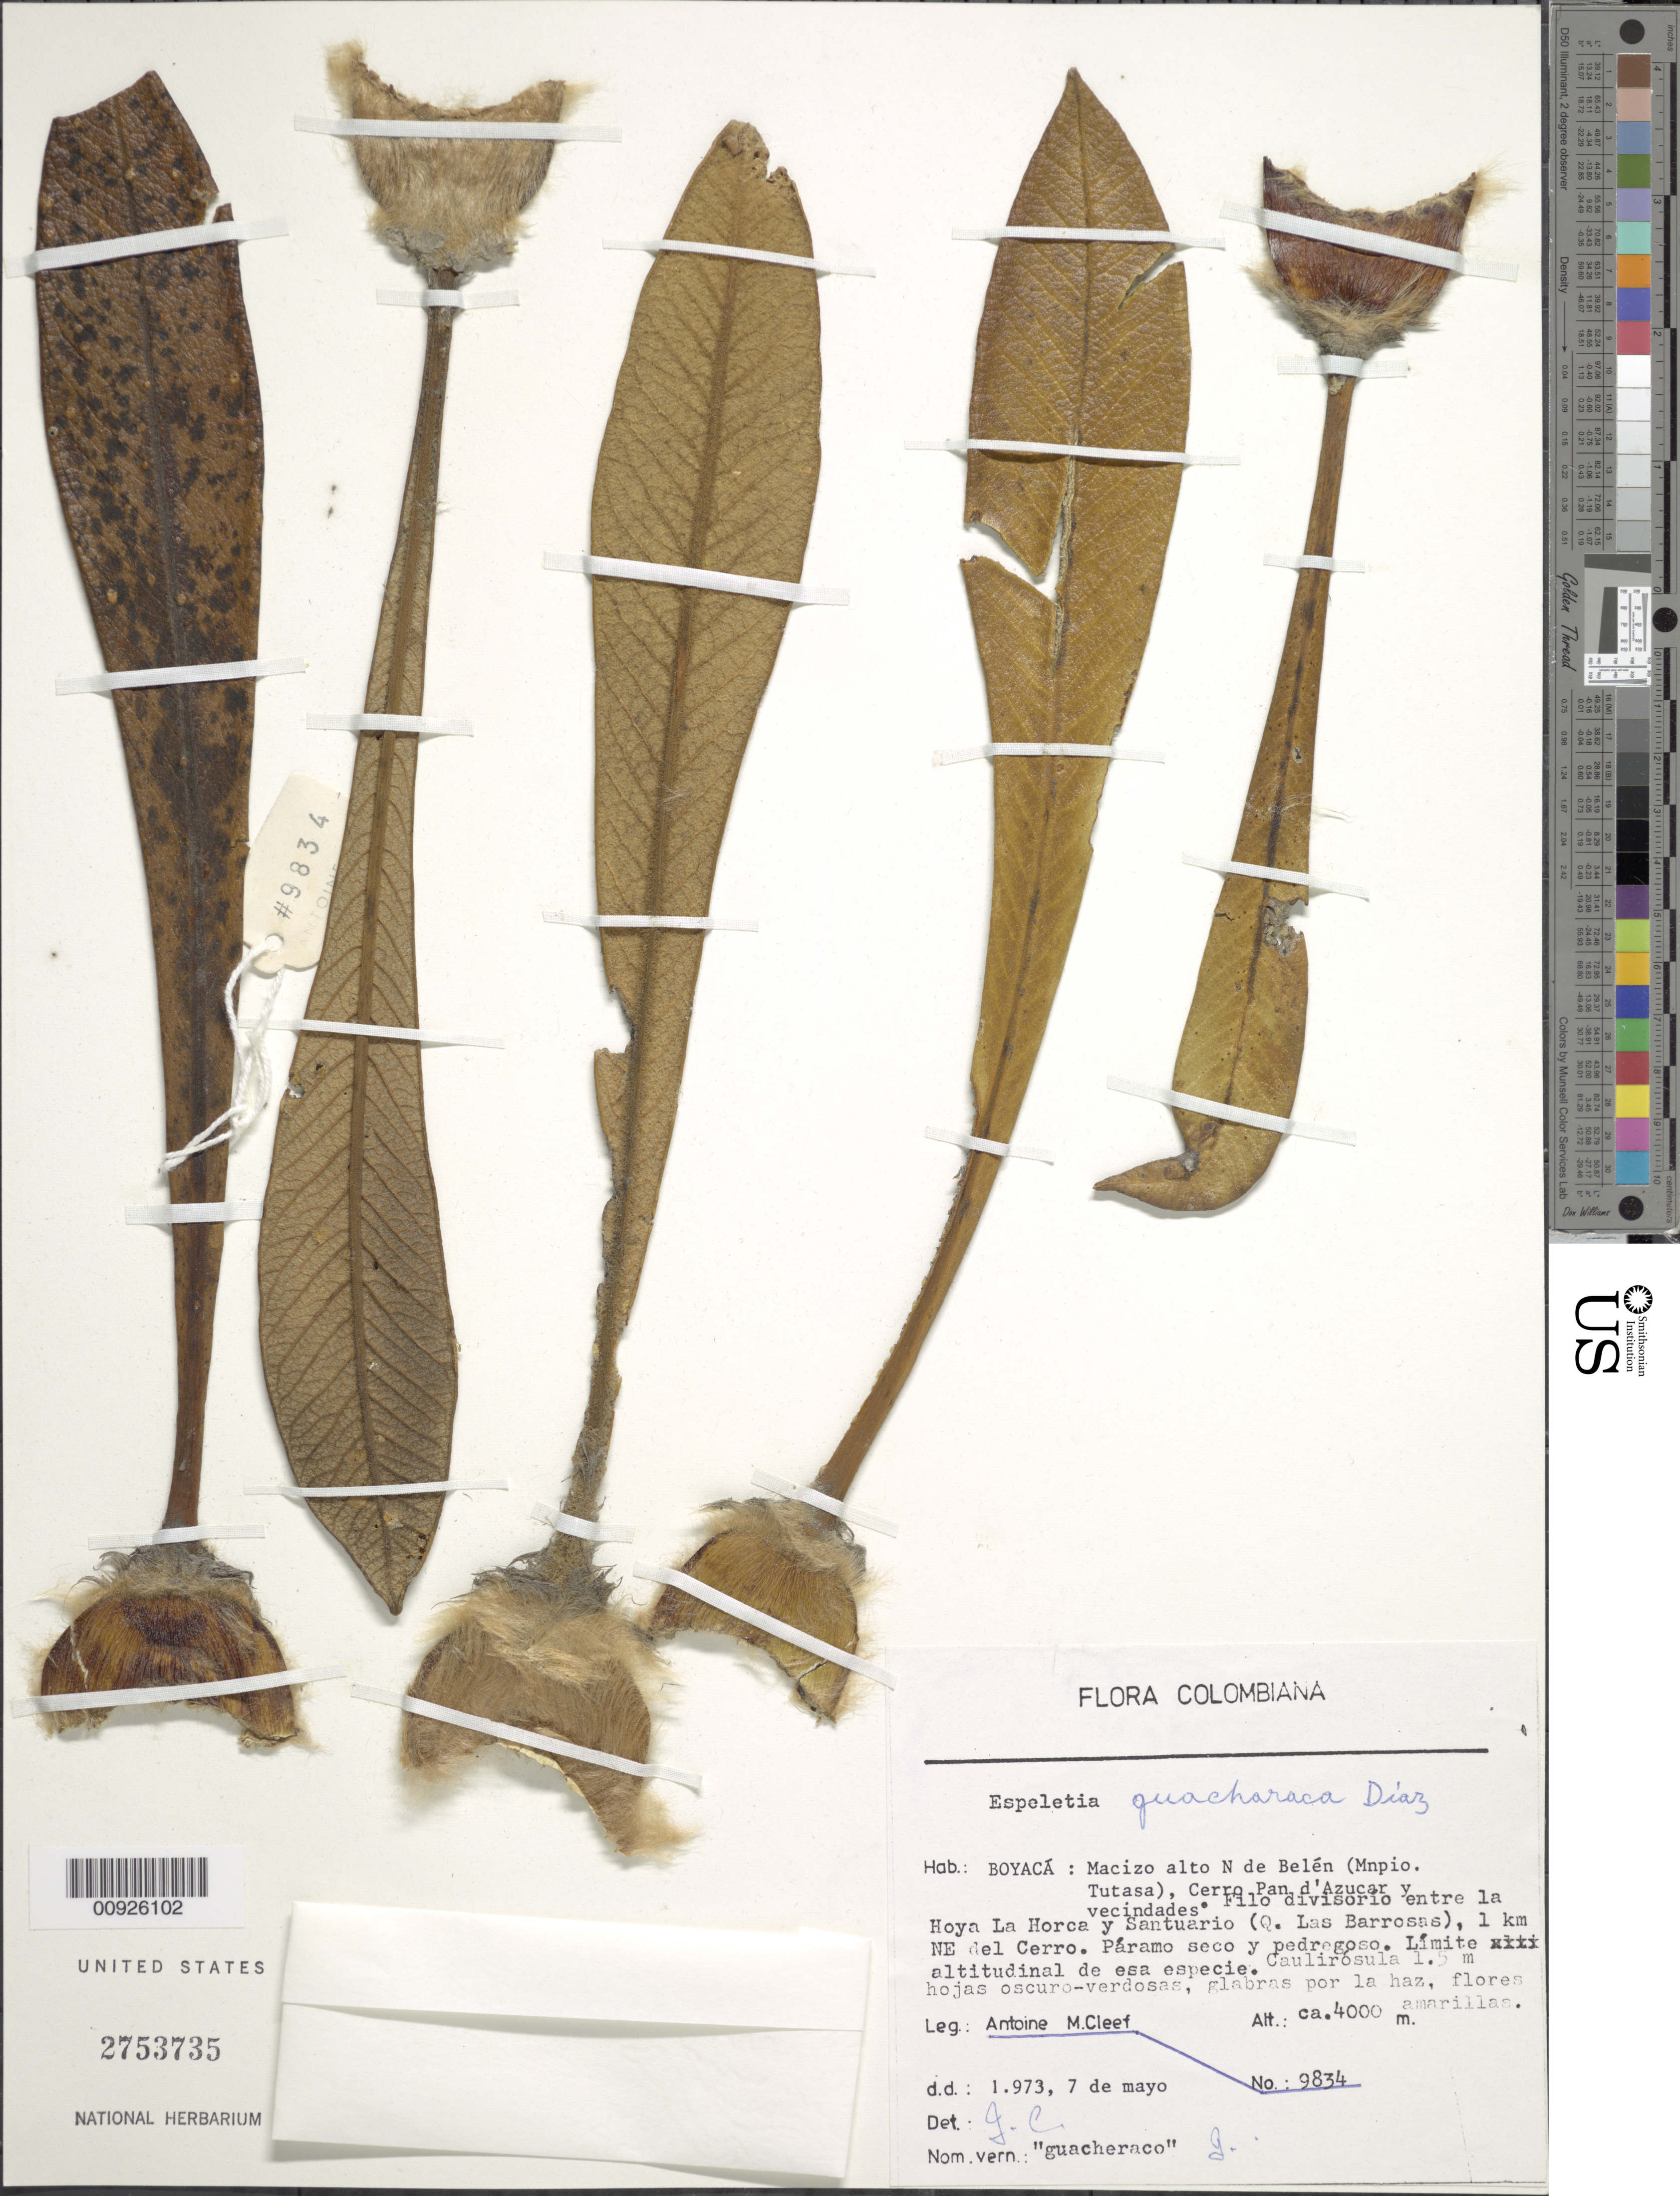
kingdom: Plantae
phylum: Tracheophyta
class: Magnoliopsida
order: Asterales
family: Asteraceae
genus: Espeletiopsis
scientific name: Espeletiopsis jimenez-quesadae var. guacharaca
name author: (S. Díaz) Cuatrec.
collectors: A. M. Cleef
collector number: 9834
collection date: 1973-05-07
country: Colombia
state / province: Boyacá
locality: Boyacá: Macizo alto N de Belen (Mnpio. Tutasa), Cerro Pan d'Azucar y vecindades. Filo divisorio entre la Hoya La Horca y Santuario (Q. Las Barrosas), 1 km NE del Cerro.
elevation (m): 4000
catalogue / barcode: US 2753735